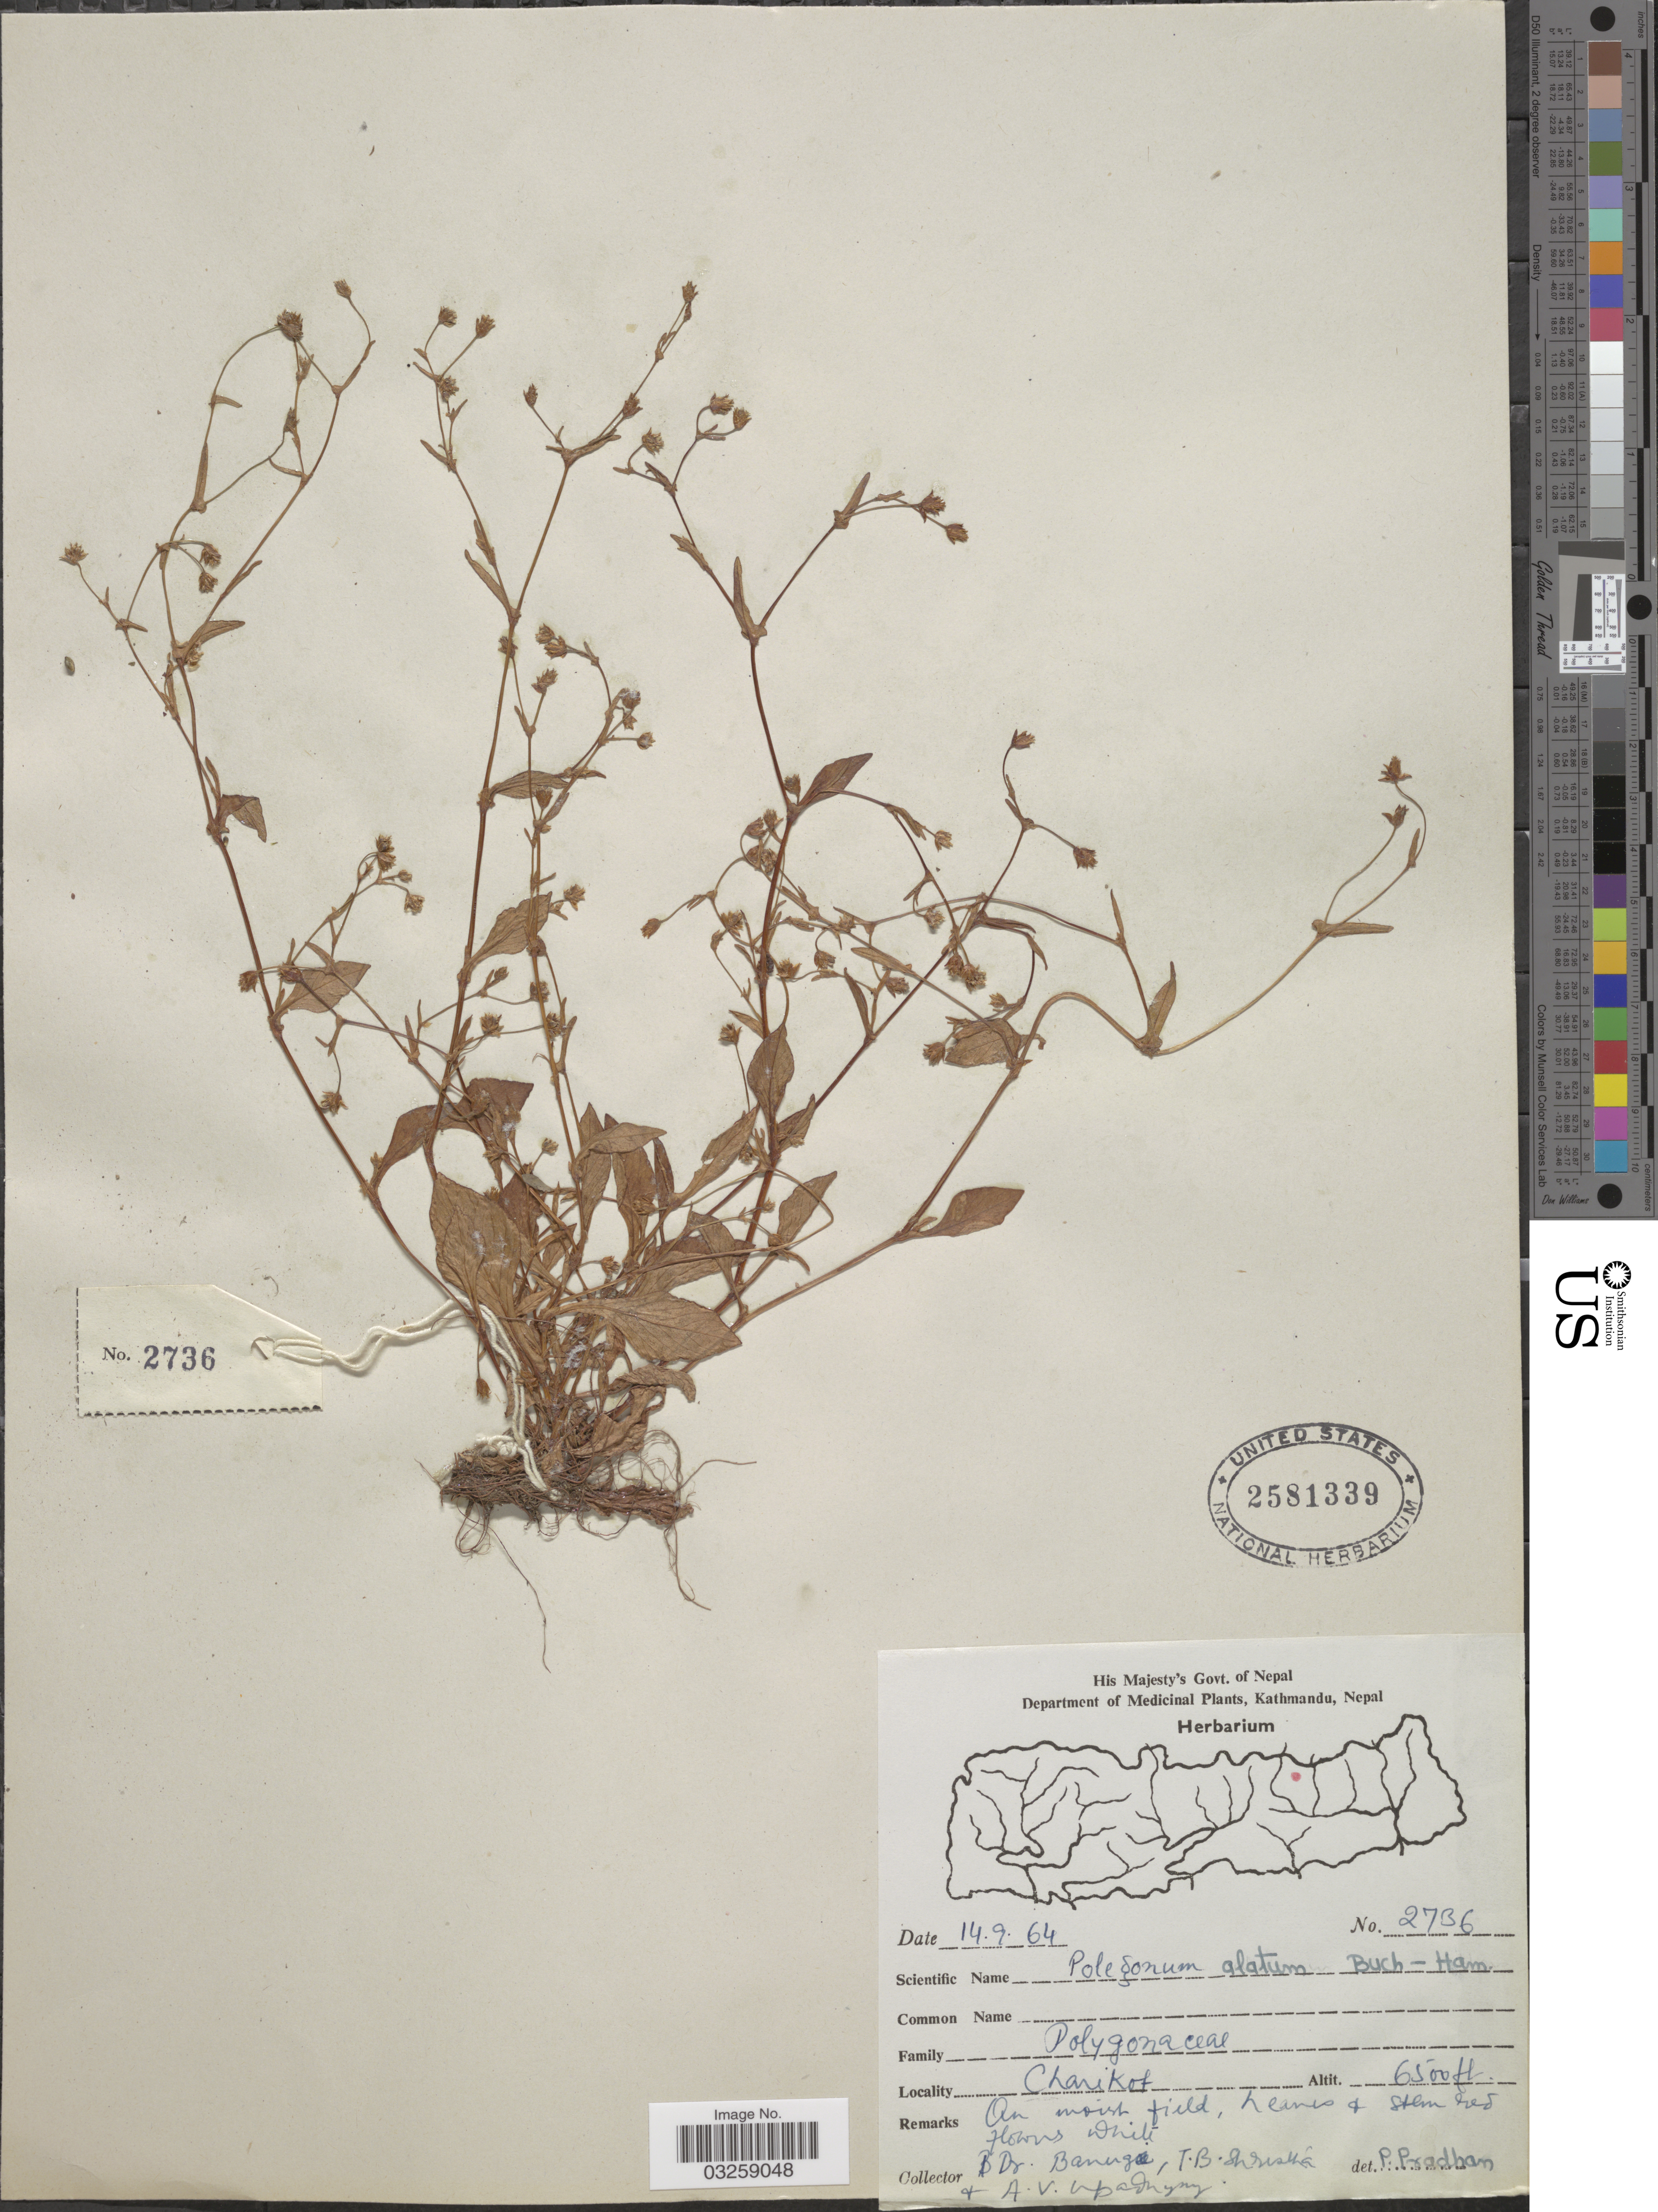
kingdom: Plantae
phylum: Tracheophyta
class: Magnoliopsida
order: Caryophyllales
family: Polygonaceae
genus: Polygonum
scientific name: Polygonum nepalense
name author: Meisn.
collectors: -. Banerjee, T. B. Shrestha & A. V. Upadhyay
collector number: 2736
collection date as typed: Transcribed d/m/y: 14/9/64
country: Nepal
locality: Charikot.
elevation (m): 1981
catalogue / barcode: US 2581339